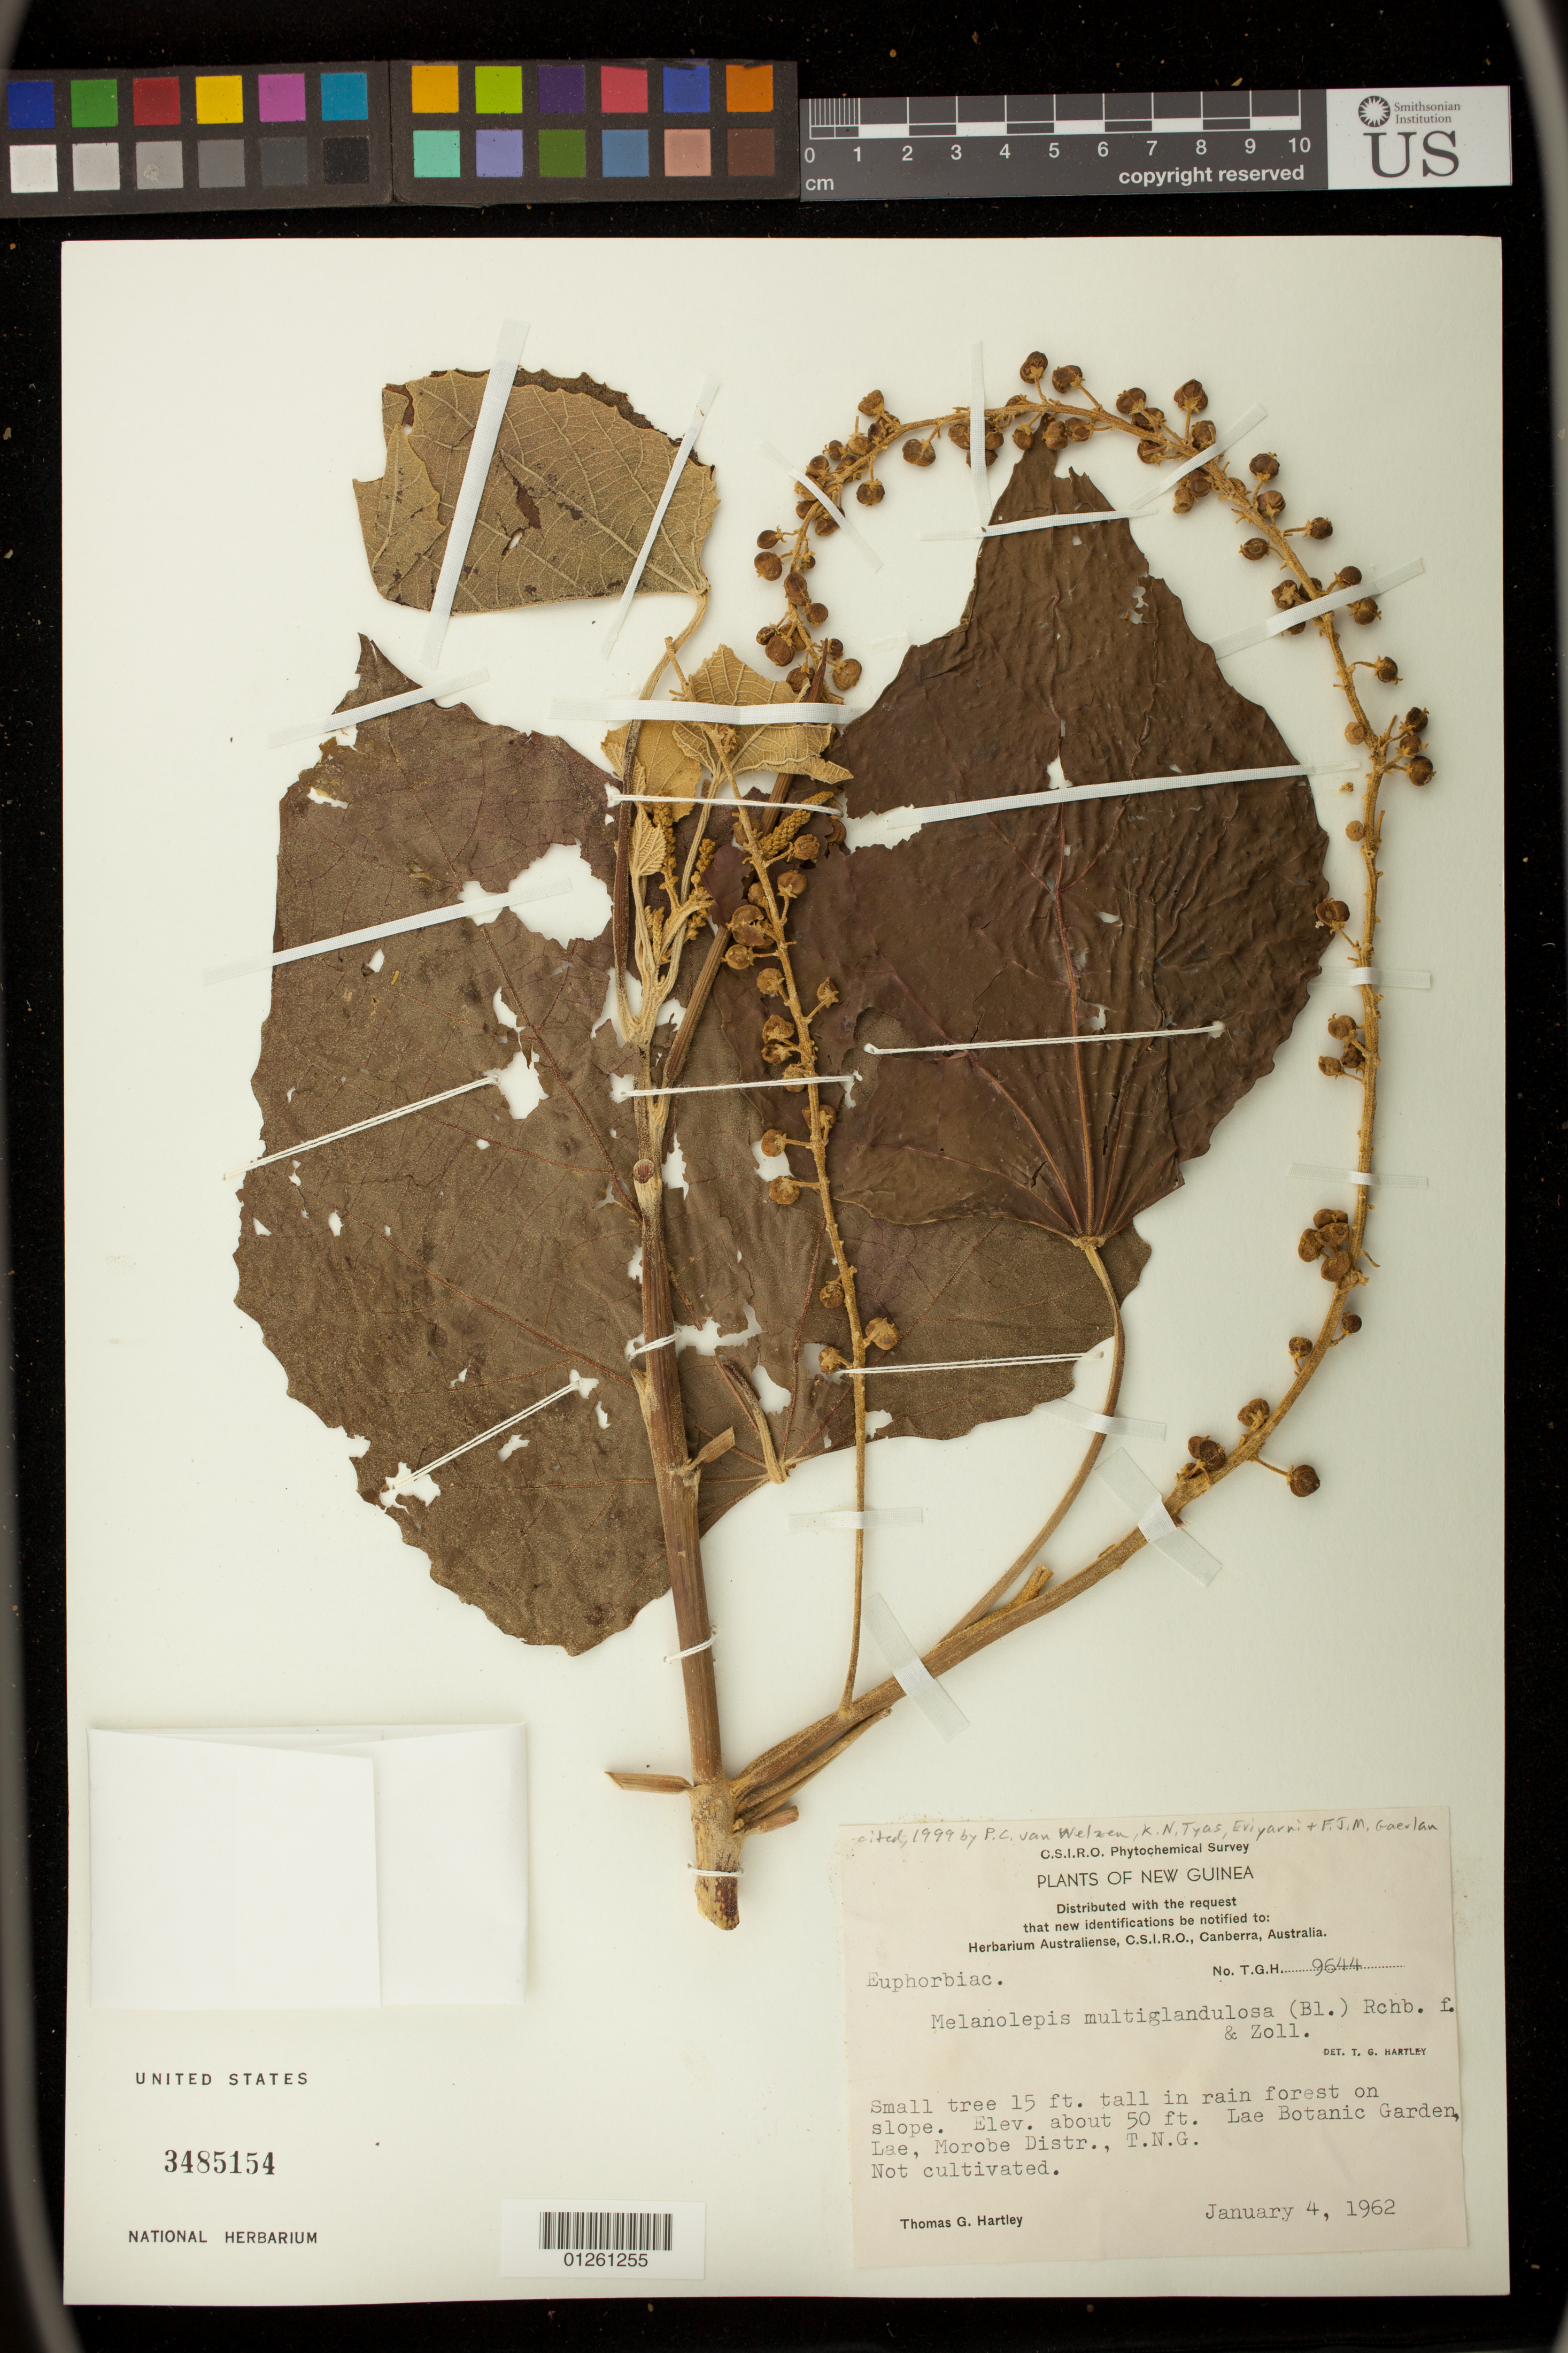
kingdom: Plantae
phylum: Tracheophyta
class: Magnoliopsida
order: Malpighiales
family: Euphorbiaceae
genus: Melanolepis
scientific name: Melanolepis multiglandulosa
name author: (Reinw. ex Blume) Rchb. f. & Zoll.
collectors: T. G. Hartley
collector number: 9644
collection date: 1962-01-04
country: Papua New Guinea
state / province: Morobe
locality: Lae Botanic Garden (not cultivated), Lae, T.N.G.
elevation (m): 15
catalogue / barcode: US 3485154